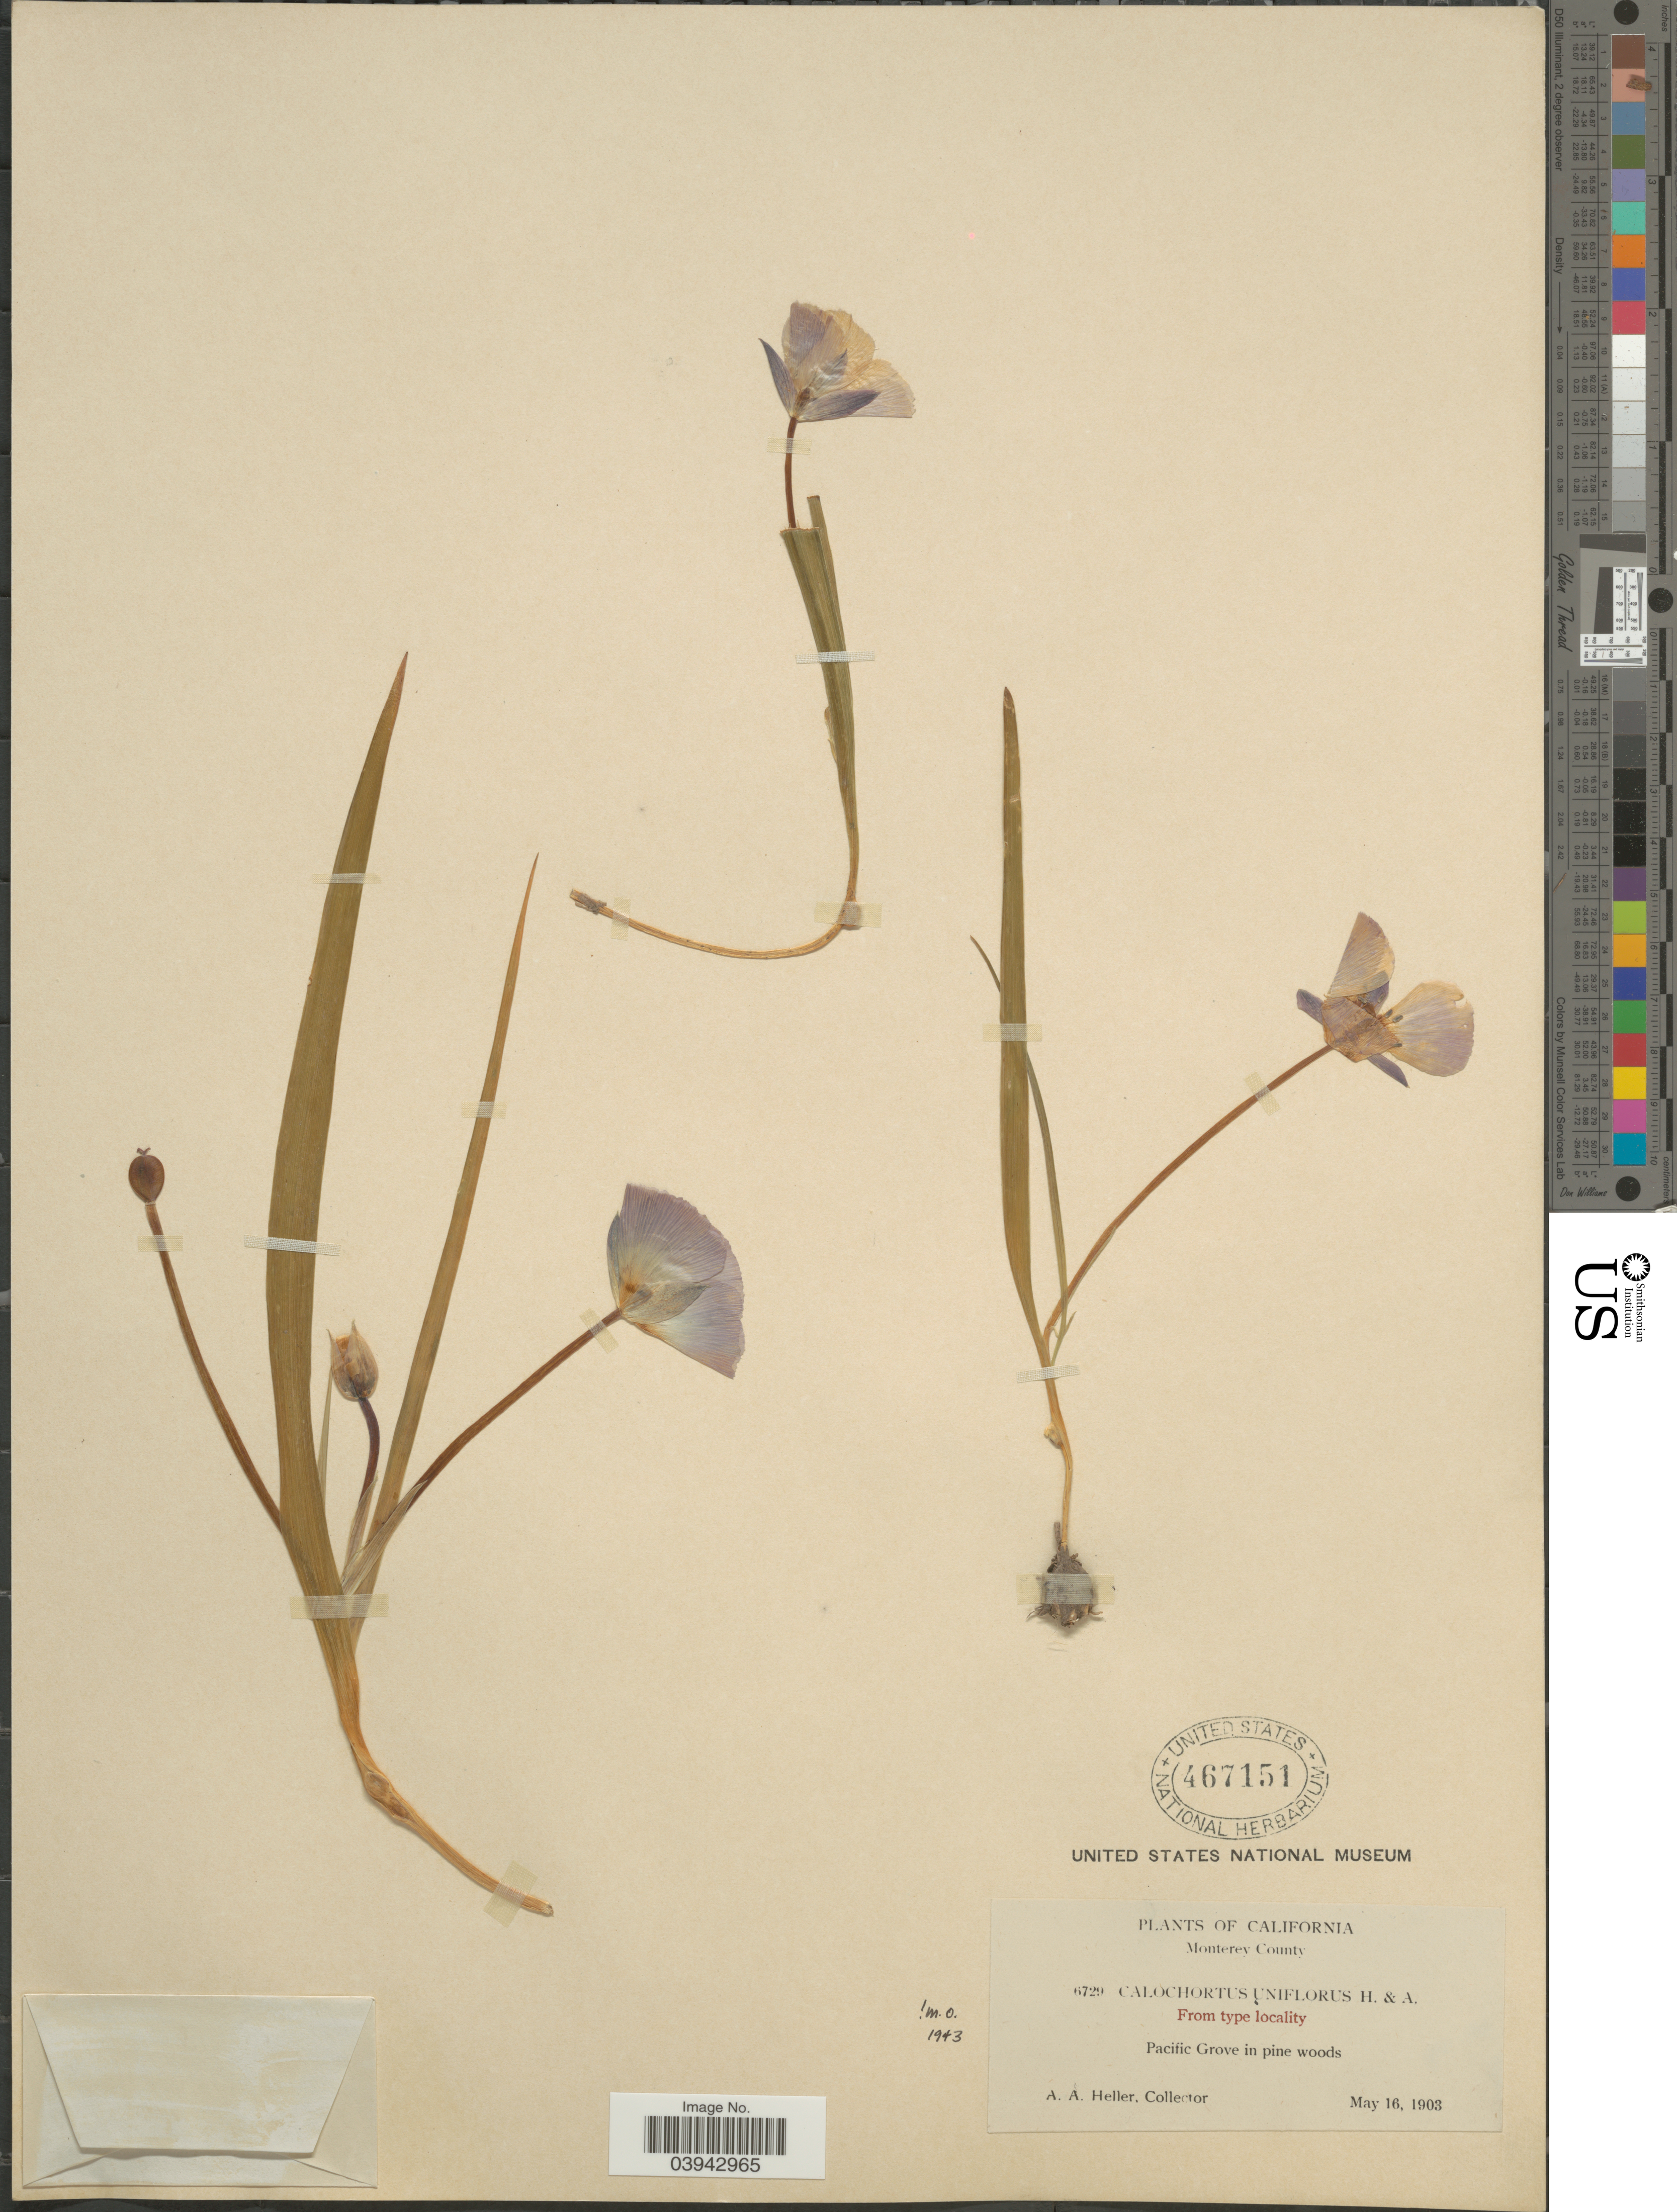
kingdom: Plantae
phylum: Tracheophyta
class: Liliopsida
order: Liliales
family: Liliaceae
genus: Calochortus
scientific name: Calochortus uniflorus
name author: Hook. & Arn.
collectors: A. A. Heller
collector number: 6729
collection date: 1903-05-16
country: United States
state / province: California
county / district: Monterey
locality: Monterey County. Pacific Grove in pine woods.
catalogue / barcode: US 467151